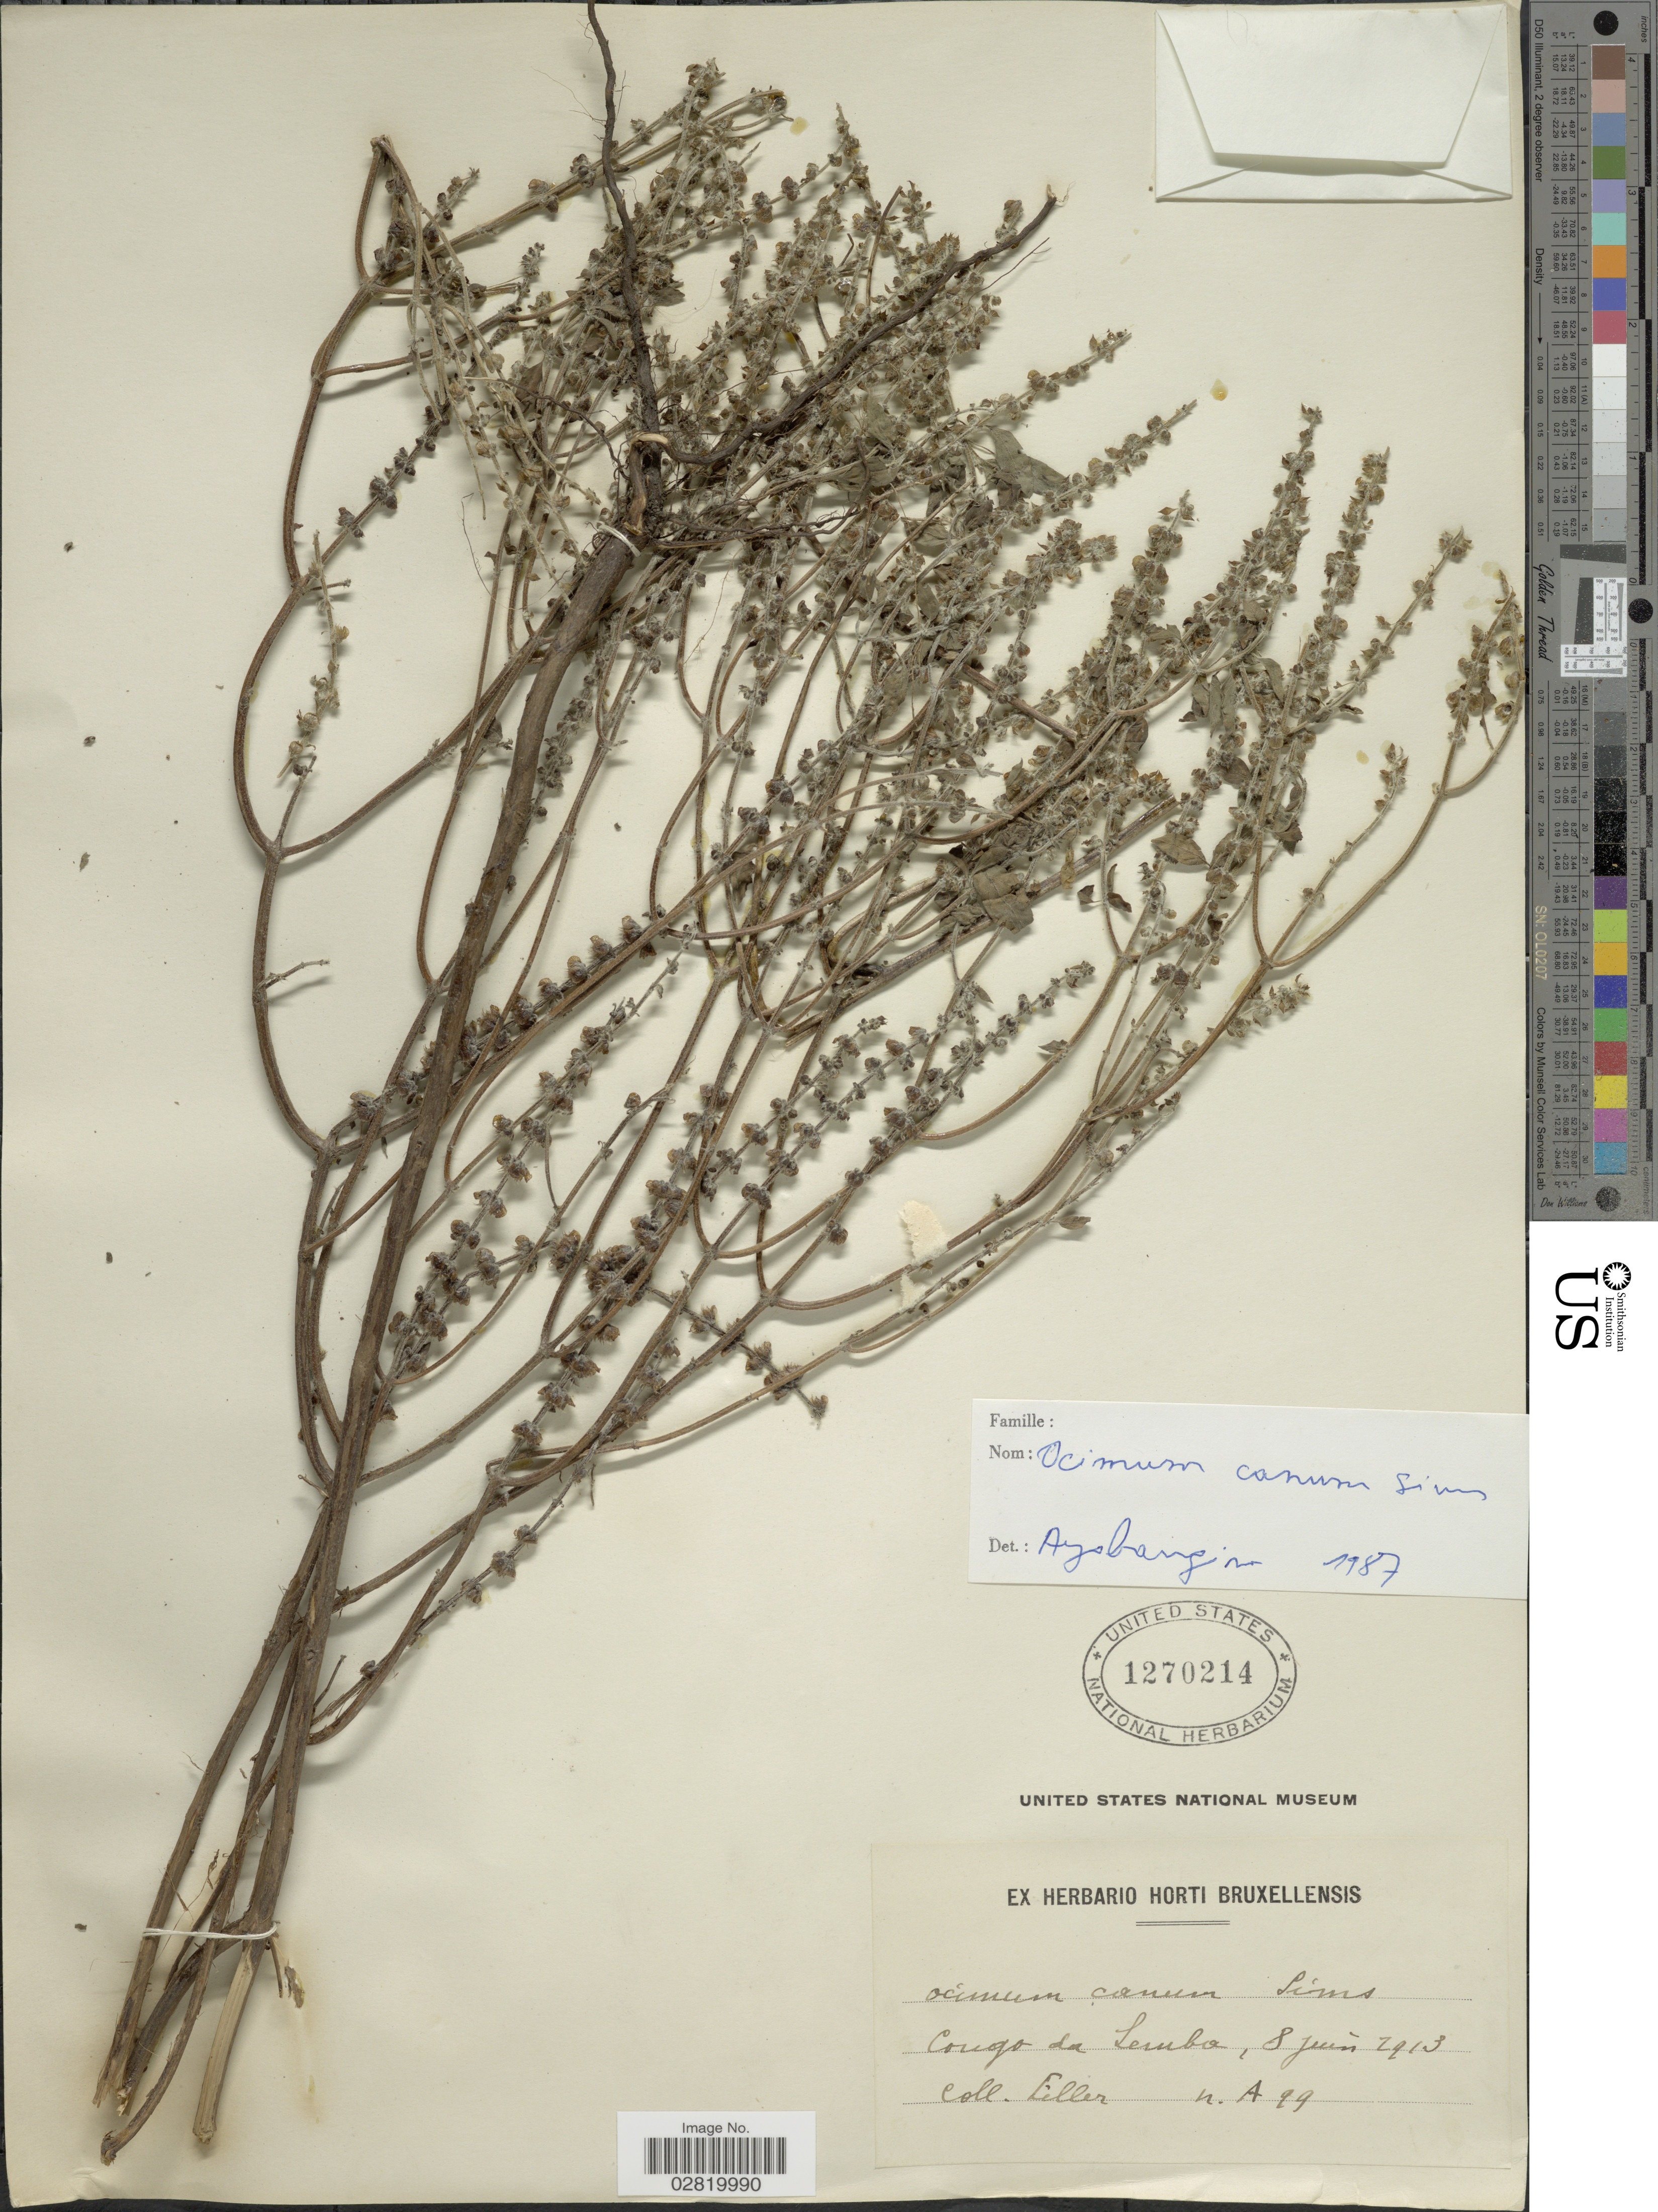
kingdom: Plantae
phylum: Tracheophyta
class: Magnoliopsida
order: Lamiales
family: Lamiaceae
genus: Ocimum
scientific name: Ocimum canum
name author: Sims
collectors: Tiller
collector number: A99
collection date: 1913-06-08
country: Congo, Democratic Republic of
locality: Congo da Lemba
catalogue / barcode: US 1270214